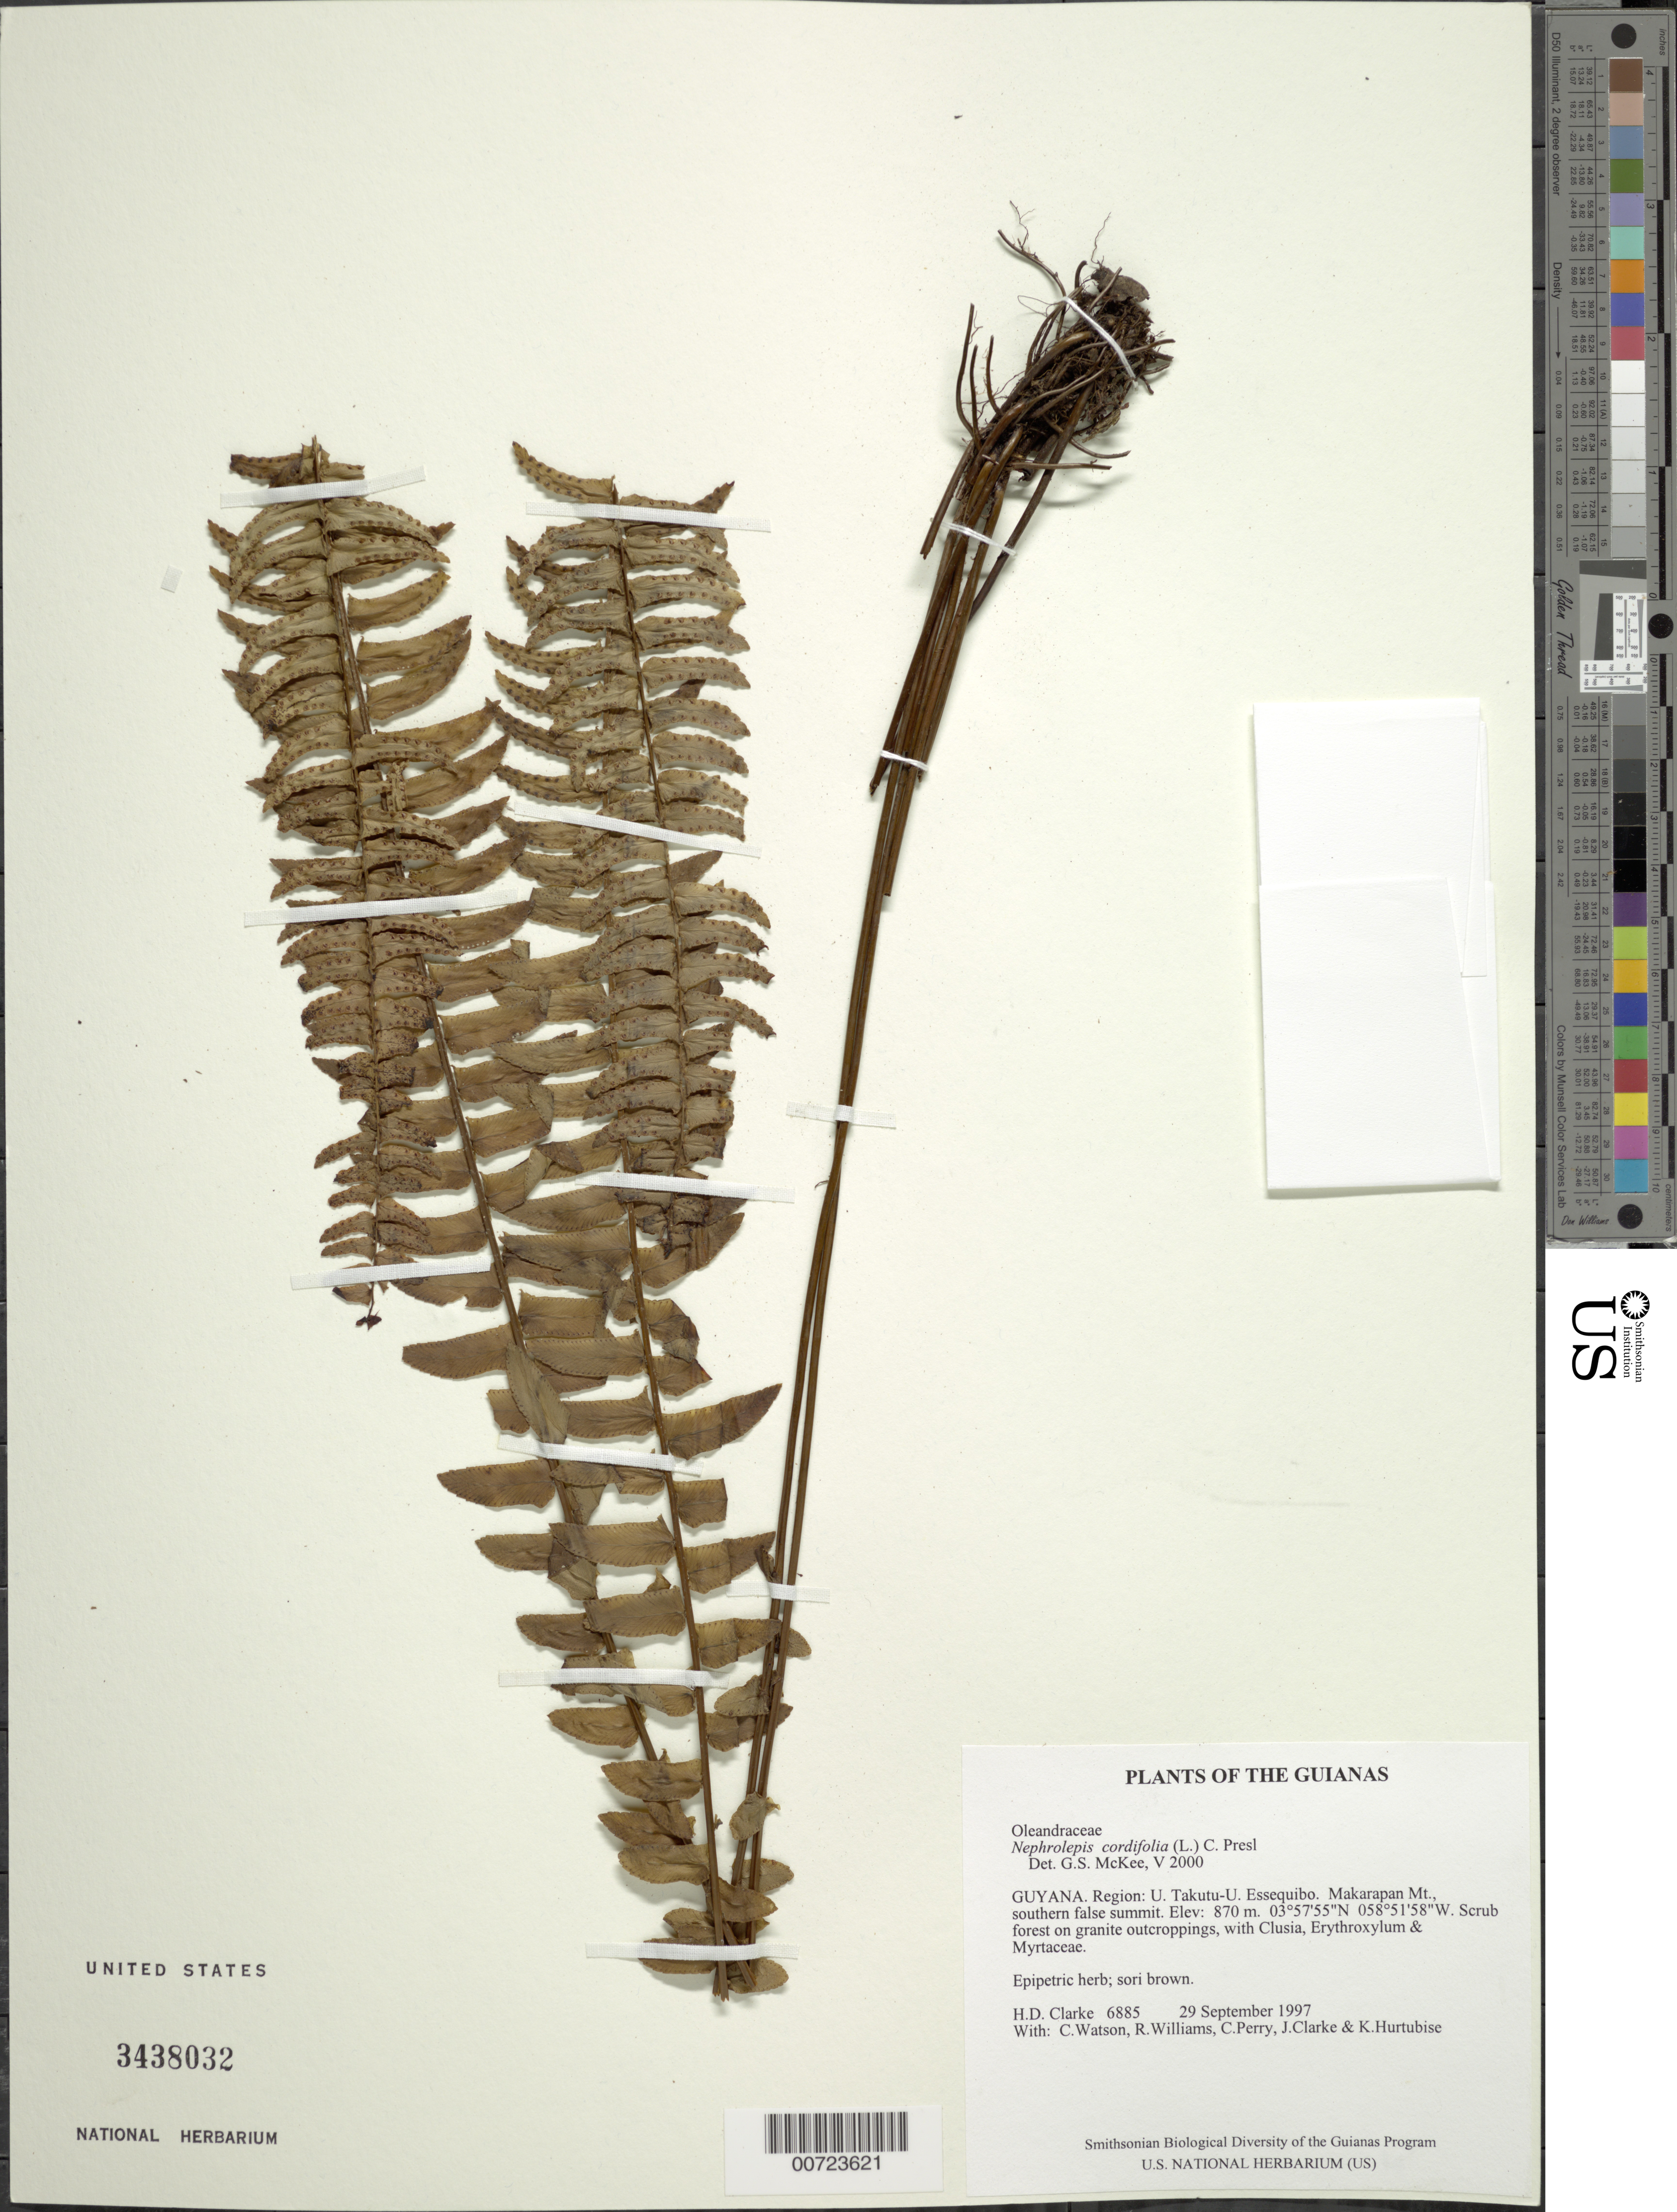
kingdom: Plantae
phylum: Tracheophyta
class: Polypodiopsida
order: Polypodiales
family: Nephrolepidaceae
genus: Nephrolepis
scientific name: Nephrolepis cordifolia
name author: (L.) C. Presl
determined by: McKee, G. S., (US), NMNH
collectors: H. D. Clarke, C. Watson, R. Williams, C. Perry, J. Clarke & K. Hurtubise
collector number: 6885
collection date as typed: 29 September 1997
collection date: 1997-09-29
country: Guyana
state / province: U. Takutu-U. Essequibo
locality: Makarapan Mt., southern false summit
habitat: Scrub forest on granite outcroppings, with Clusia, Erythroxylum & Myrtaceae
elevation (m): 870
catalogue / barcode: US 3438032